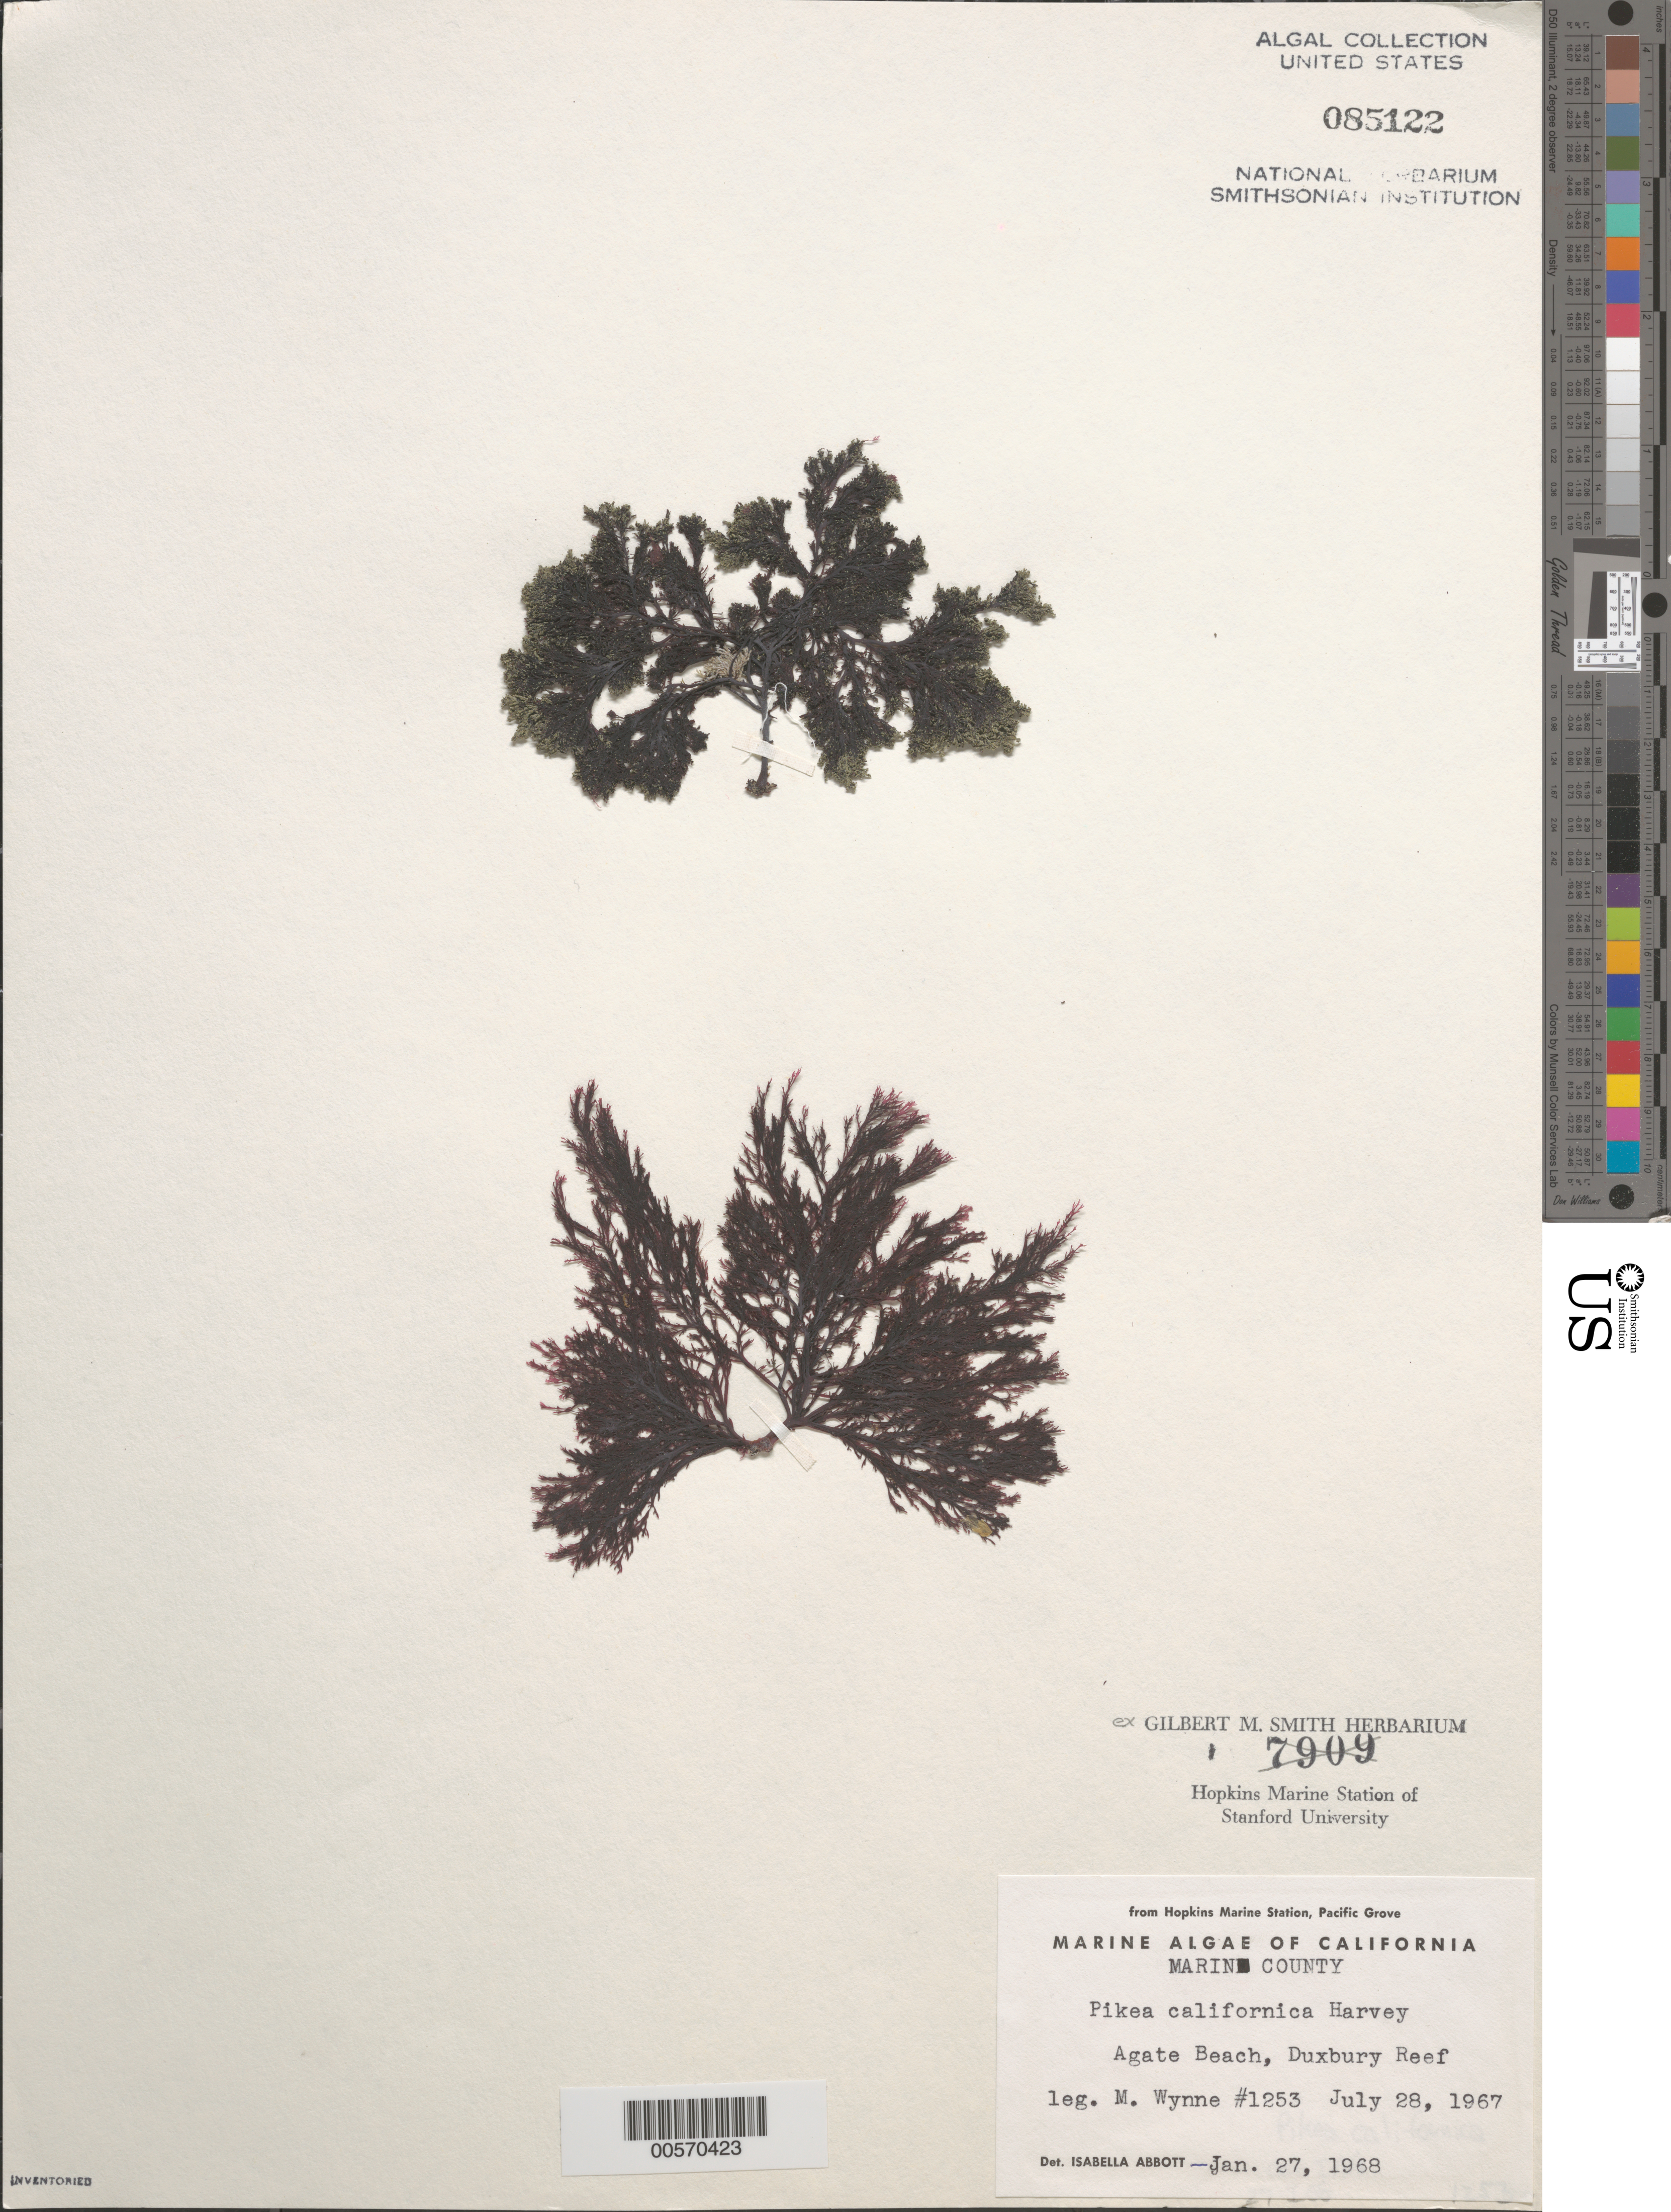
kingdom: Plantae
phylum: Rhodophyta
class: Florideophyceae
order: Gigartinales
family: Dumontiaceae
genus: Pikea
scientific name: Pikea californica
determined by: Abbott, Isabella A.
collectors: M.J. Wynne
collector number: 1253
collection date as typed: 28 Jul 1967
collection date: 1967-07-28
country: United States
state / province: California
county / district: Marin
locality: Agate Beach, Duxbury Reef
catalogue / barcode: US 85122